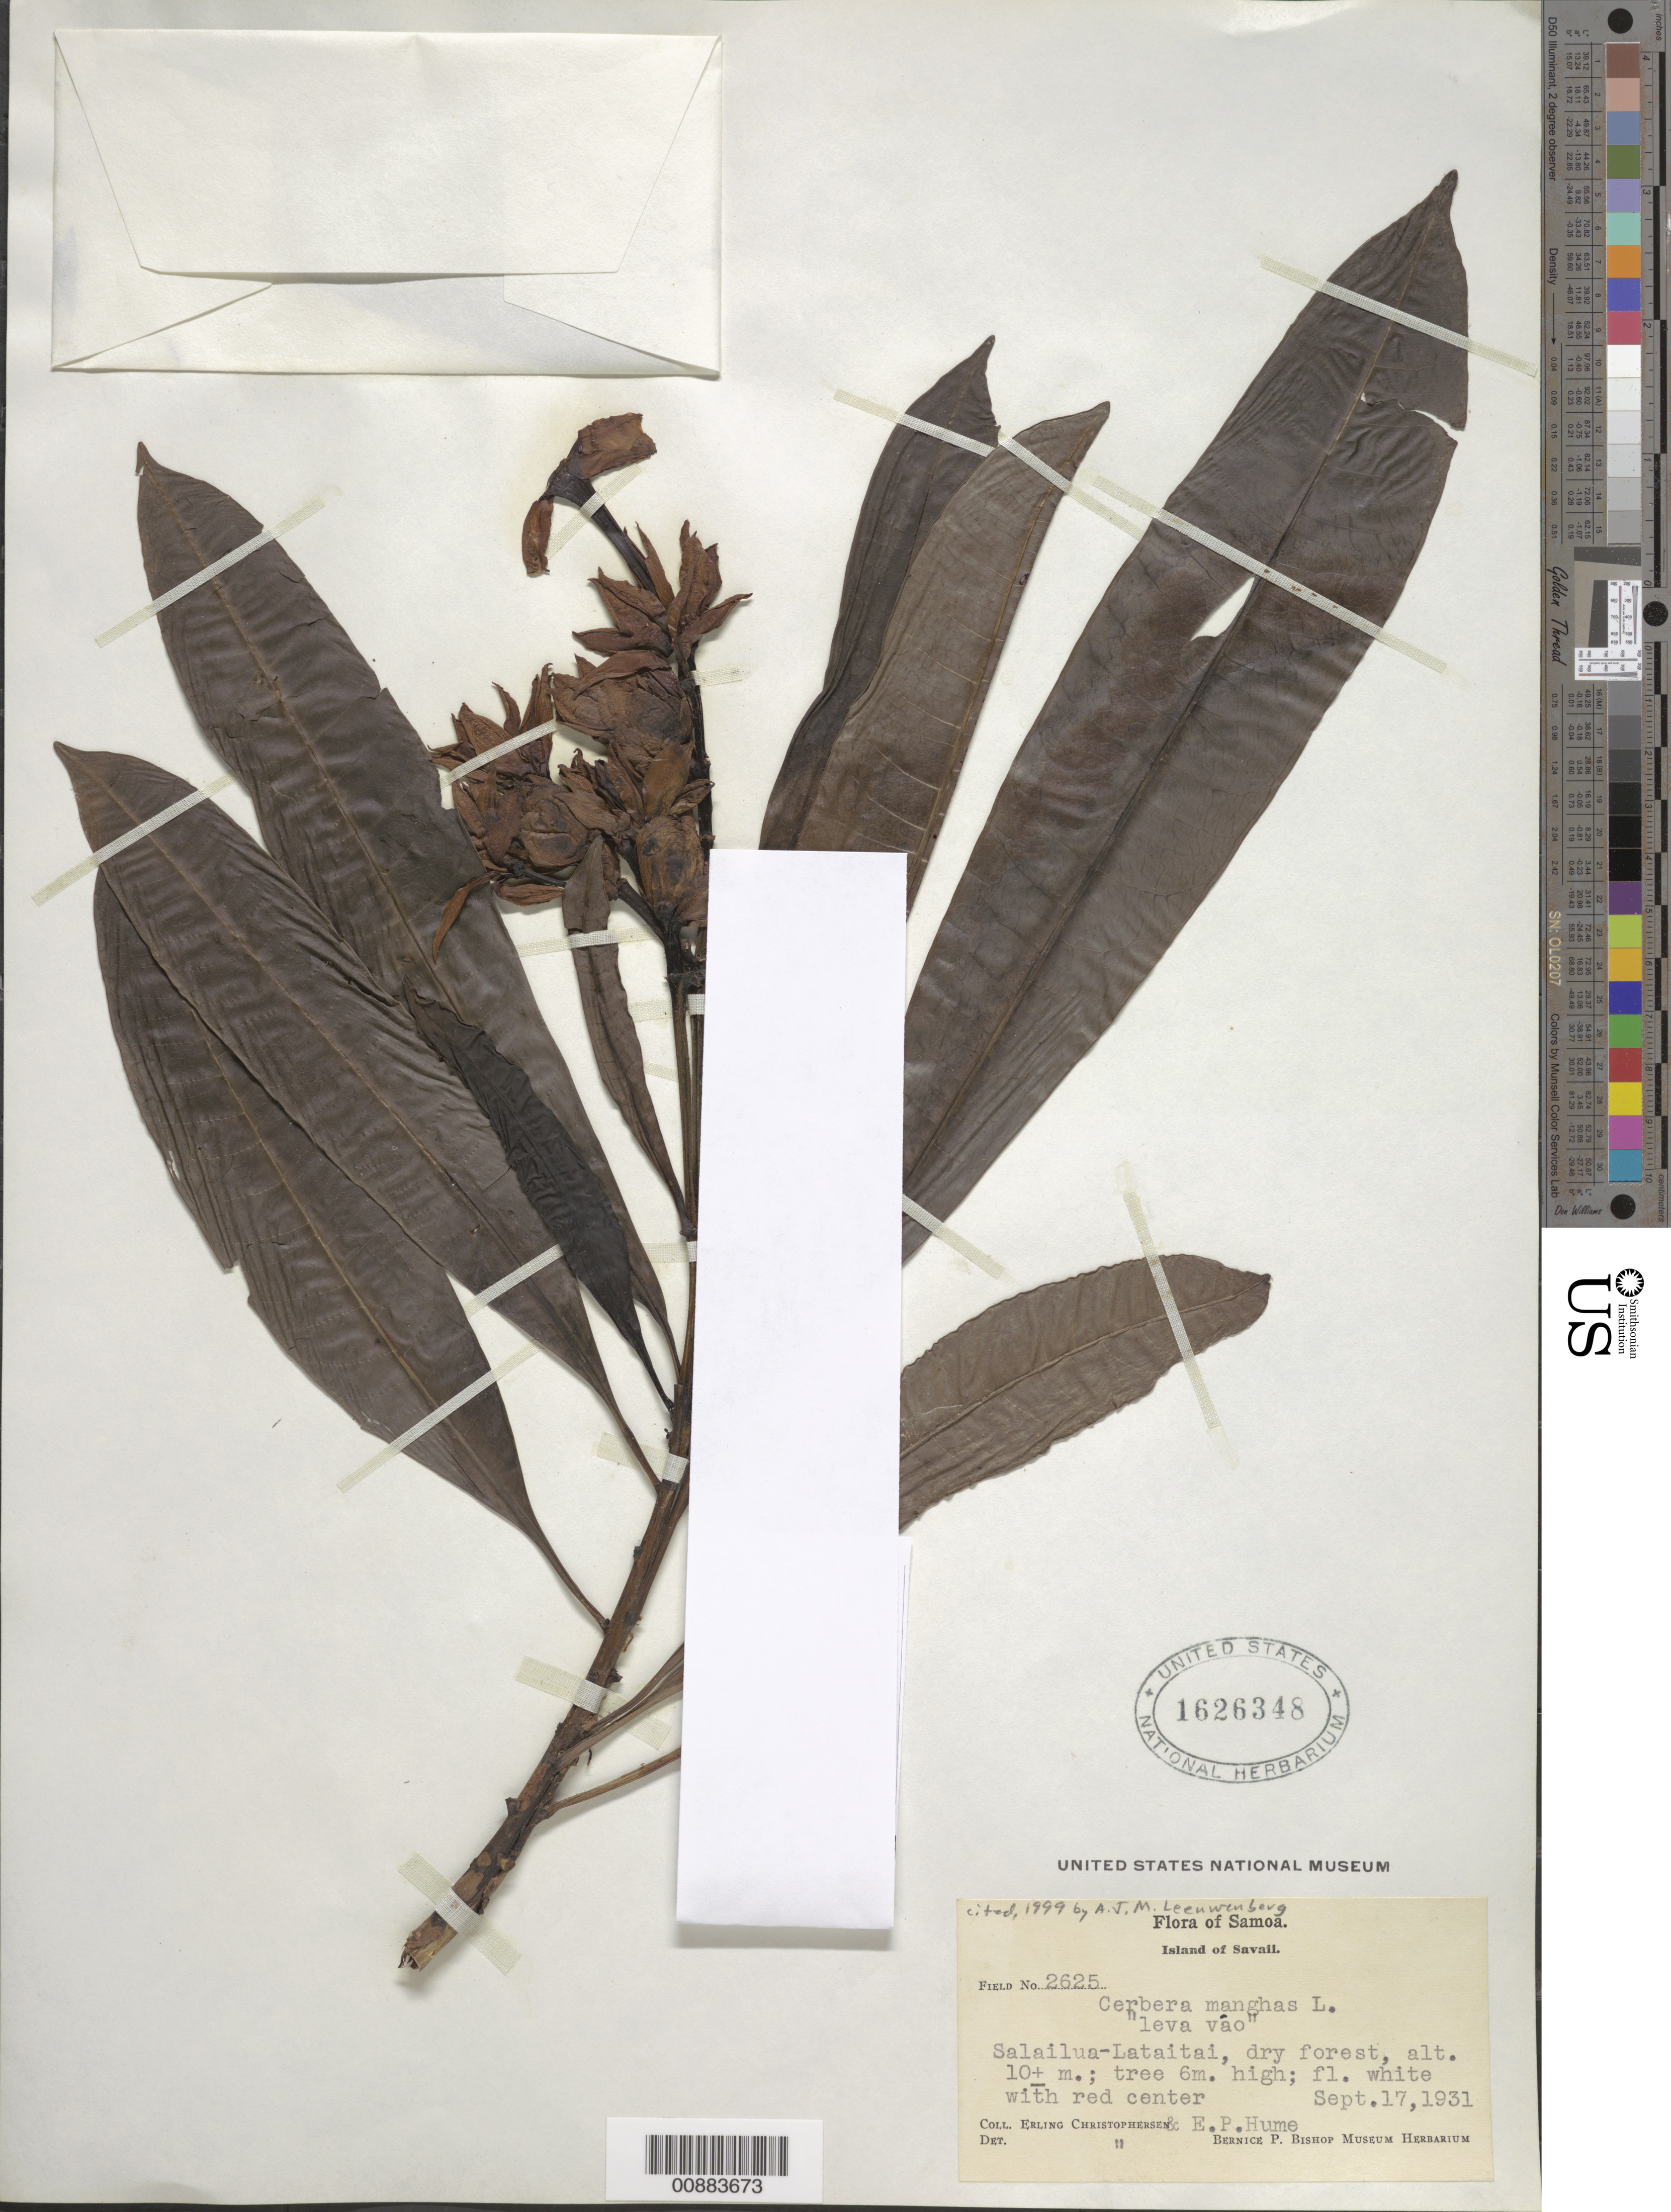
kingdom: Plantae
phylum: Tracheophyta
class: Magnoliopsida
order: Gentianales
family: Apocynaceae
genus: Cerbera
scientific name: Cerbera manghas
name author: L.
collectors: E. Christophersen & E. Hume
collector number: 2625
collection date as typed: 17 Sep 1931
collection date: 1931-09-17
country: Samoa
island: Savai'i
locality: Salailua-Lataitai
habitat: dry forest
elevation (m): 10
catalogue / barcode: US 1626348